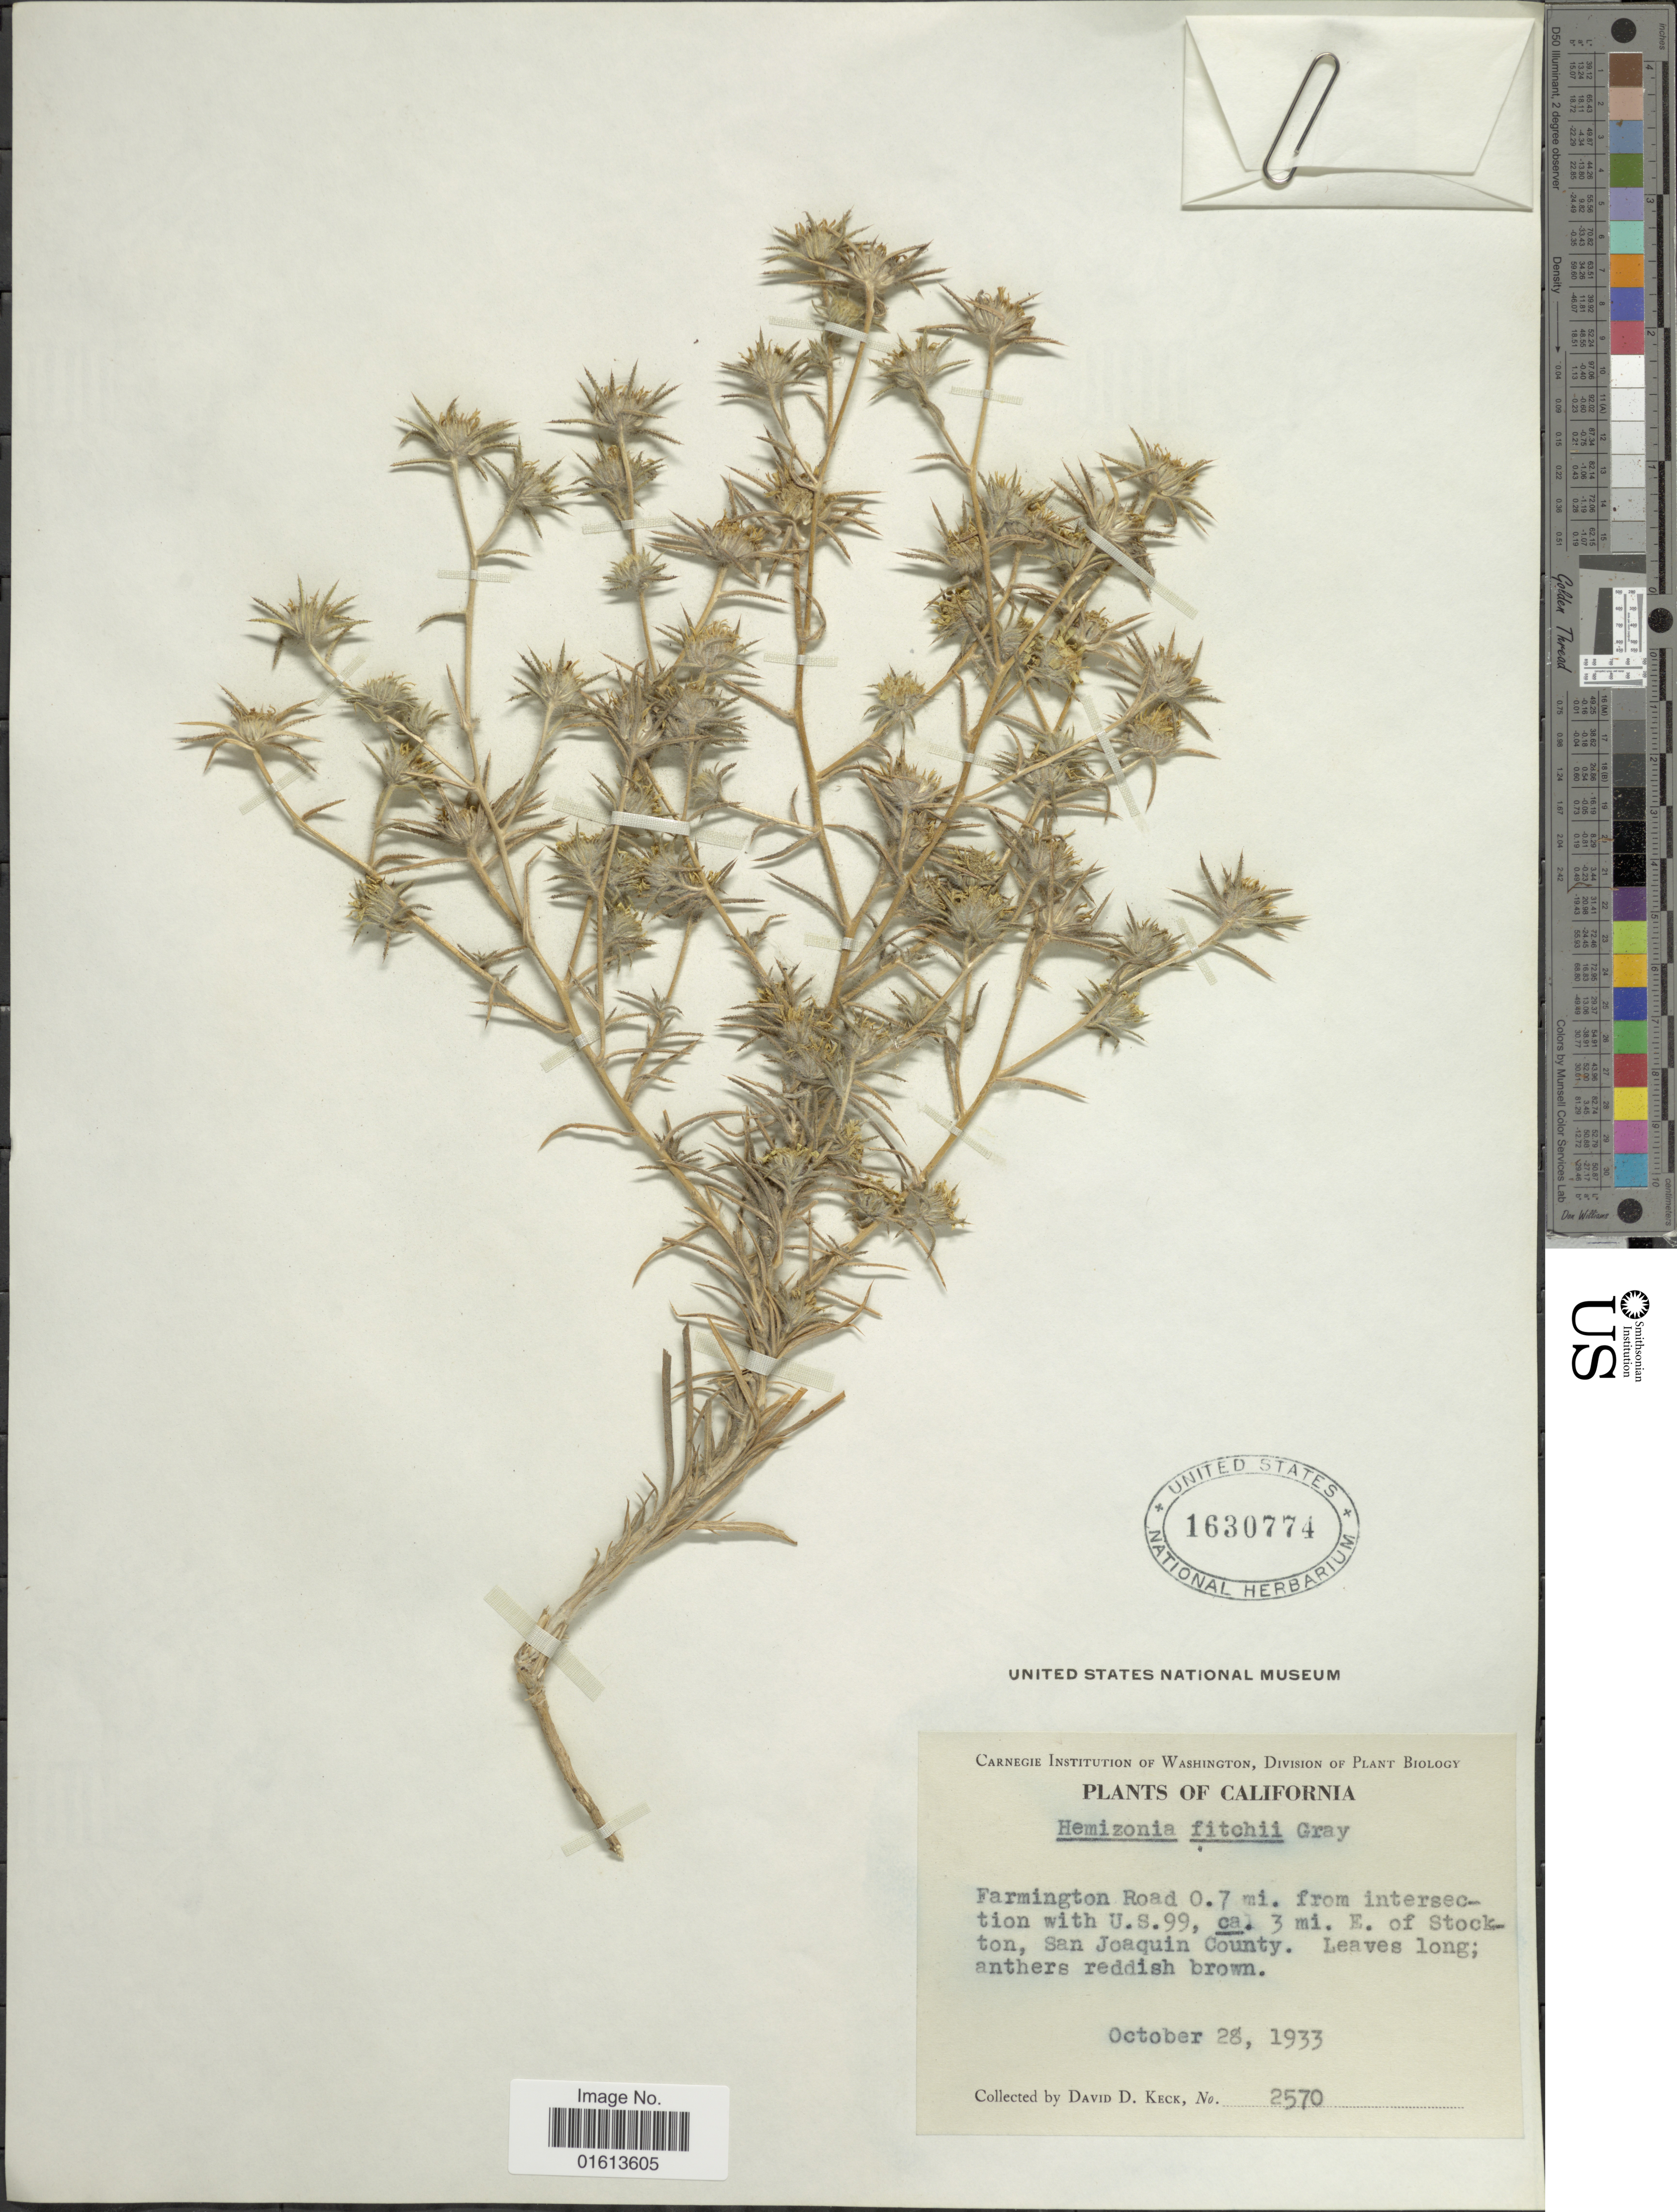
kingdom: Plantae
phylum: Tracheophyta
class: Magnoliopsida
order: Asterales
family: Asteraceae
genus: Centromadia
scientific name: Centromadia fitchii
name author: (A. Gray) Greene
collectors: D. D. Keck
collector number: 2570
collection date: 1933-10-28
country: United States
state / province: California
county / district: San Joaquin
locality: California. Farminton Road 0.7 mil. from intersection with U. S. 99, ca. 3 mi. E. of Stockton, San Joaquin County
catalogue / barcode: US 1630774